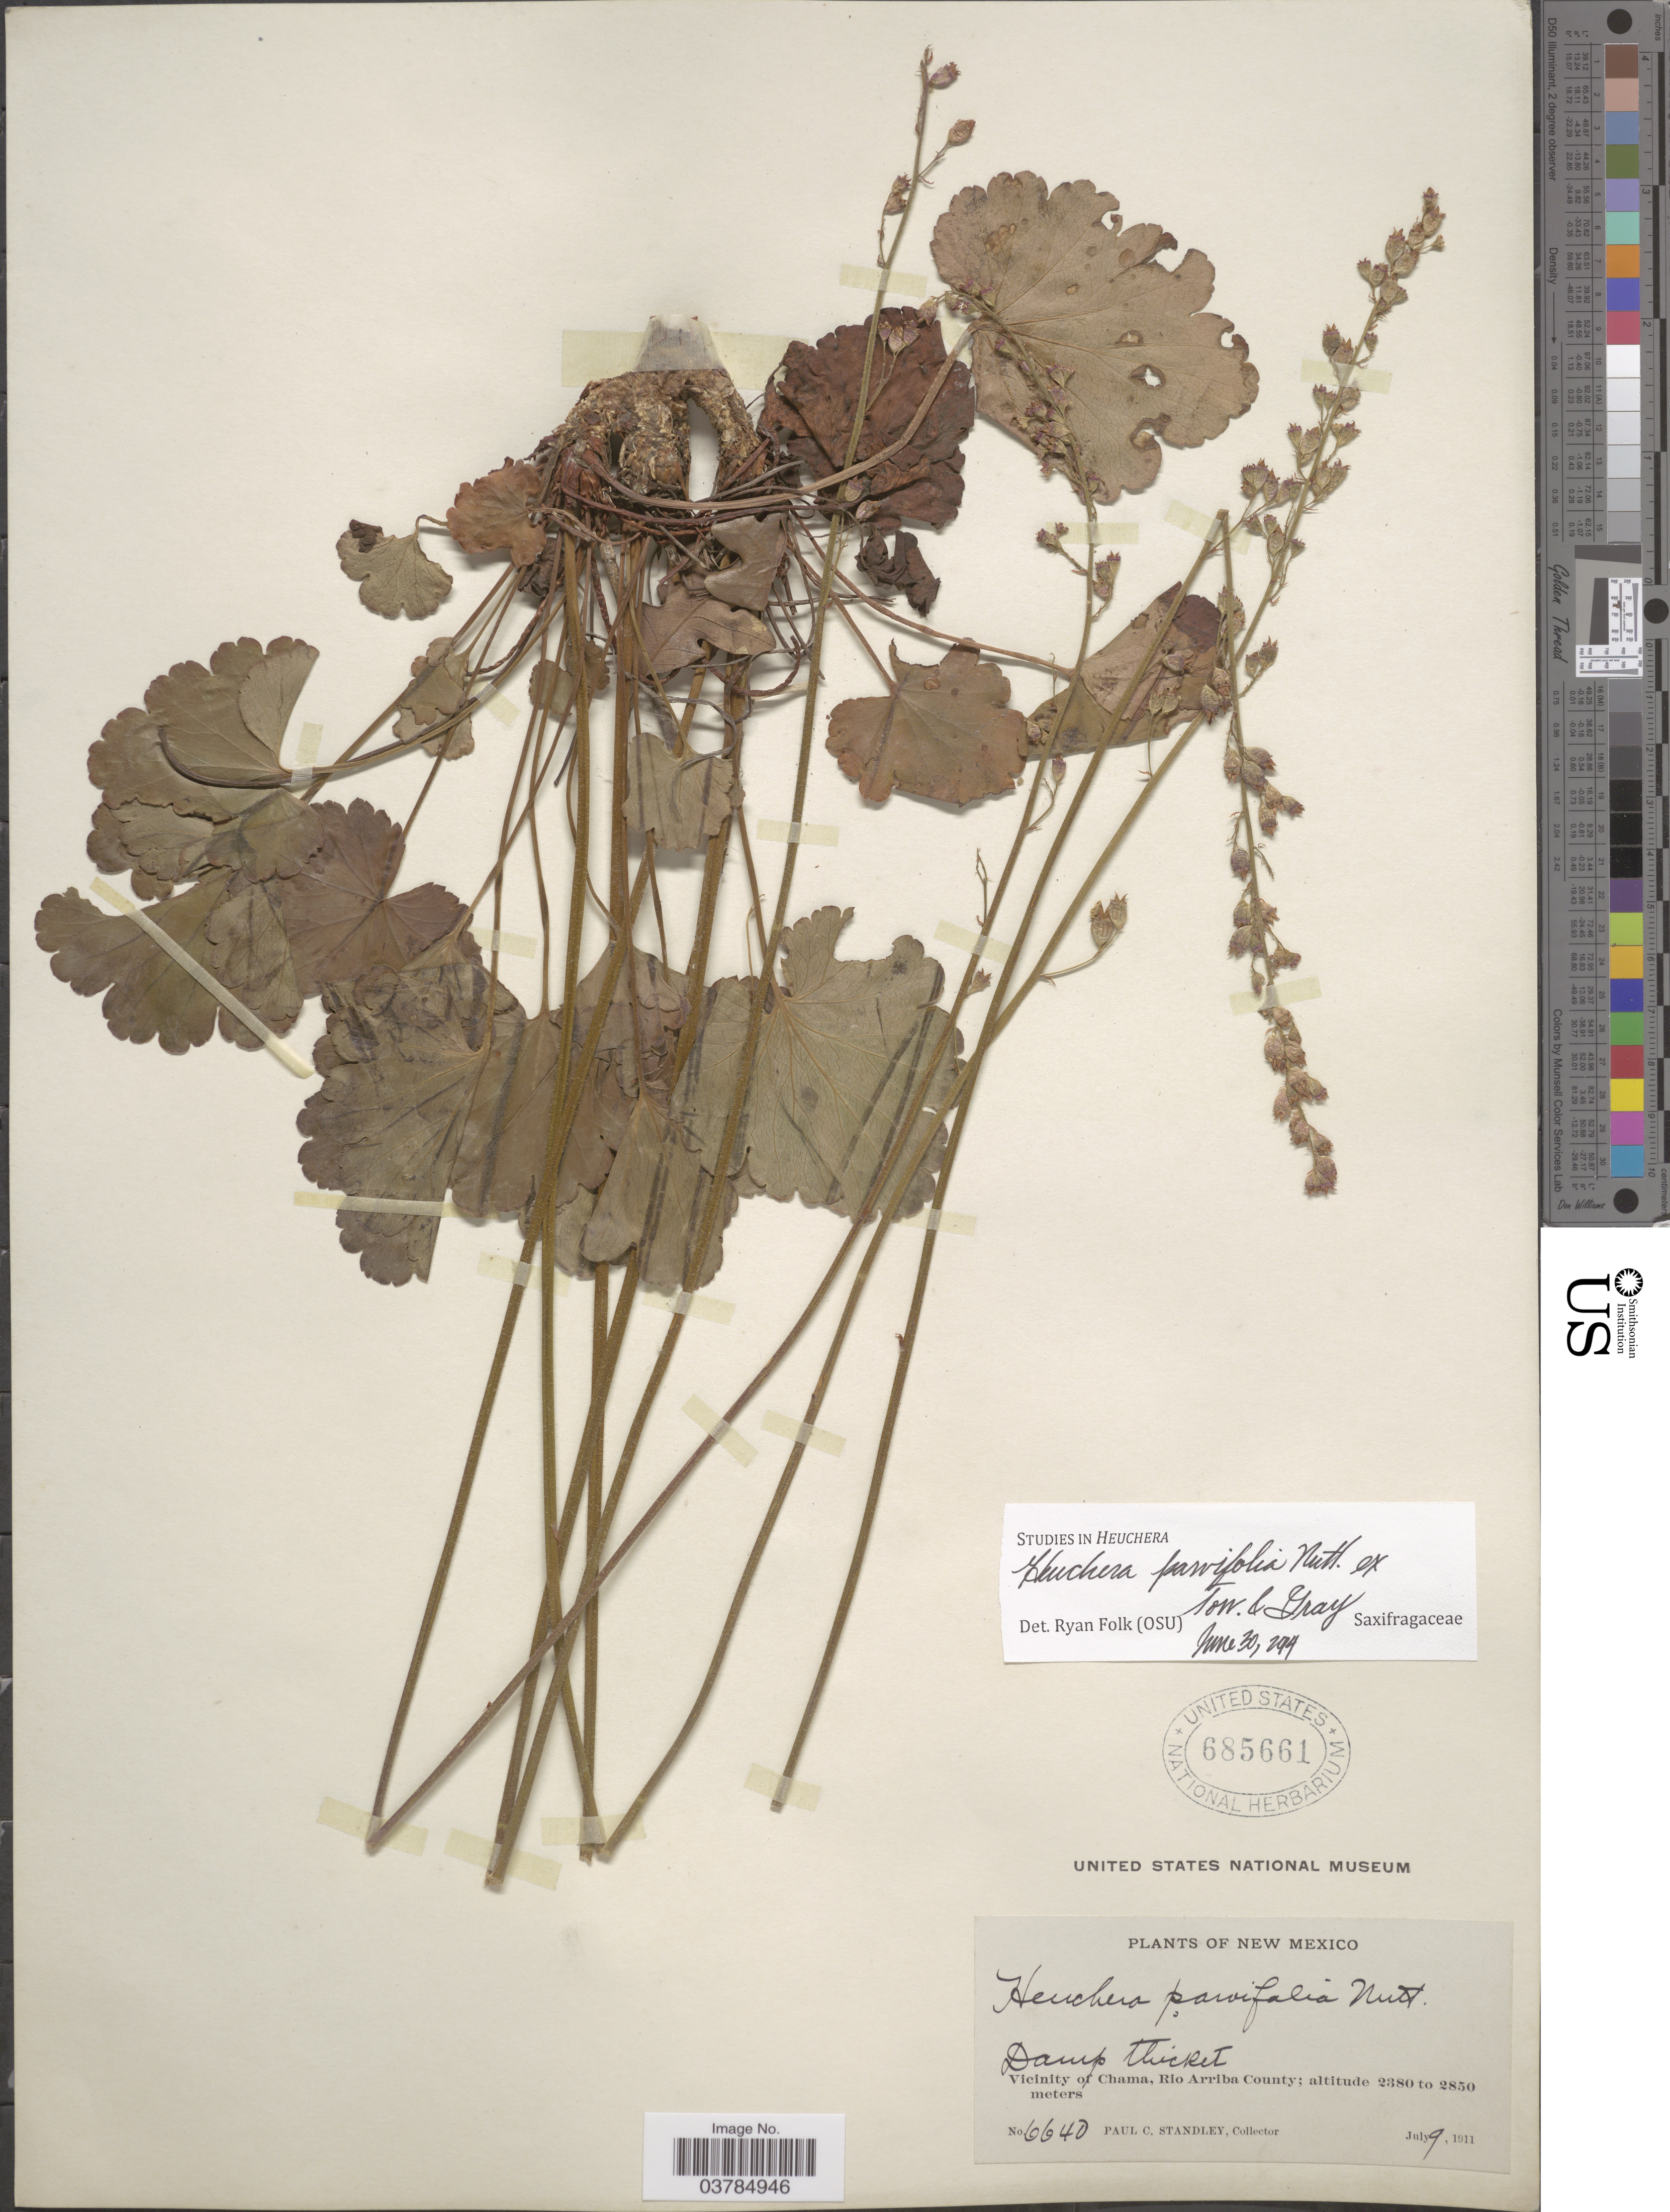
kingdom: Plantae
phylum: Tracheophyta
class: Magnoliopsida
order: Saxifragales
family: Saxifragaceae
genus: Heuchera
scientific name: Heuchera parvifolia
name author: Nutt.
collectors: P. C. Standley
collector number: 6640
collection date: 1911-07-09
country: United States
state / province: New Mexico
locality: Vicinity of Chama, Rio Arriba County.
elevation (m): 2380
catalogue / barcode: US 685661